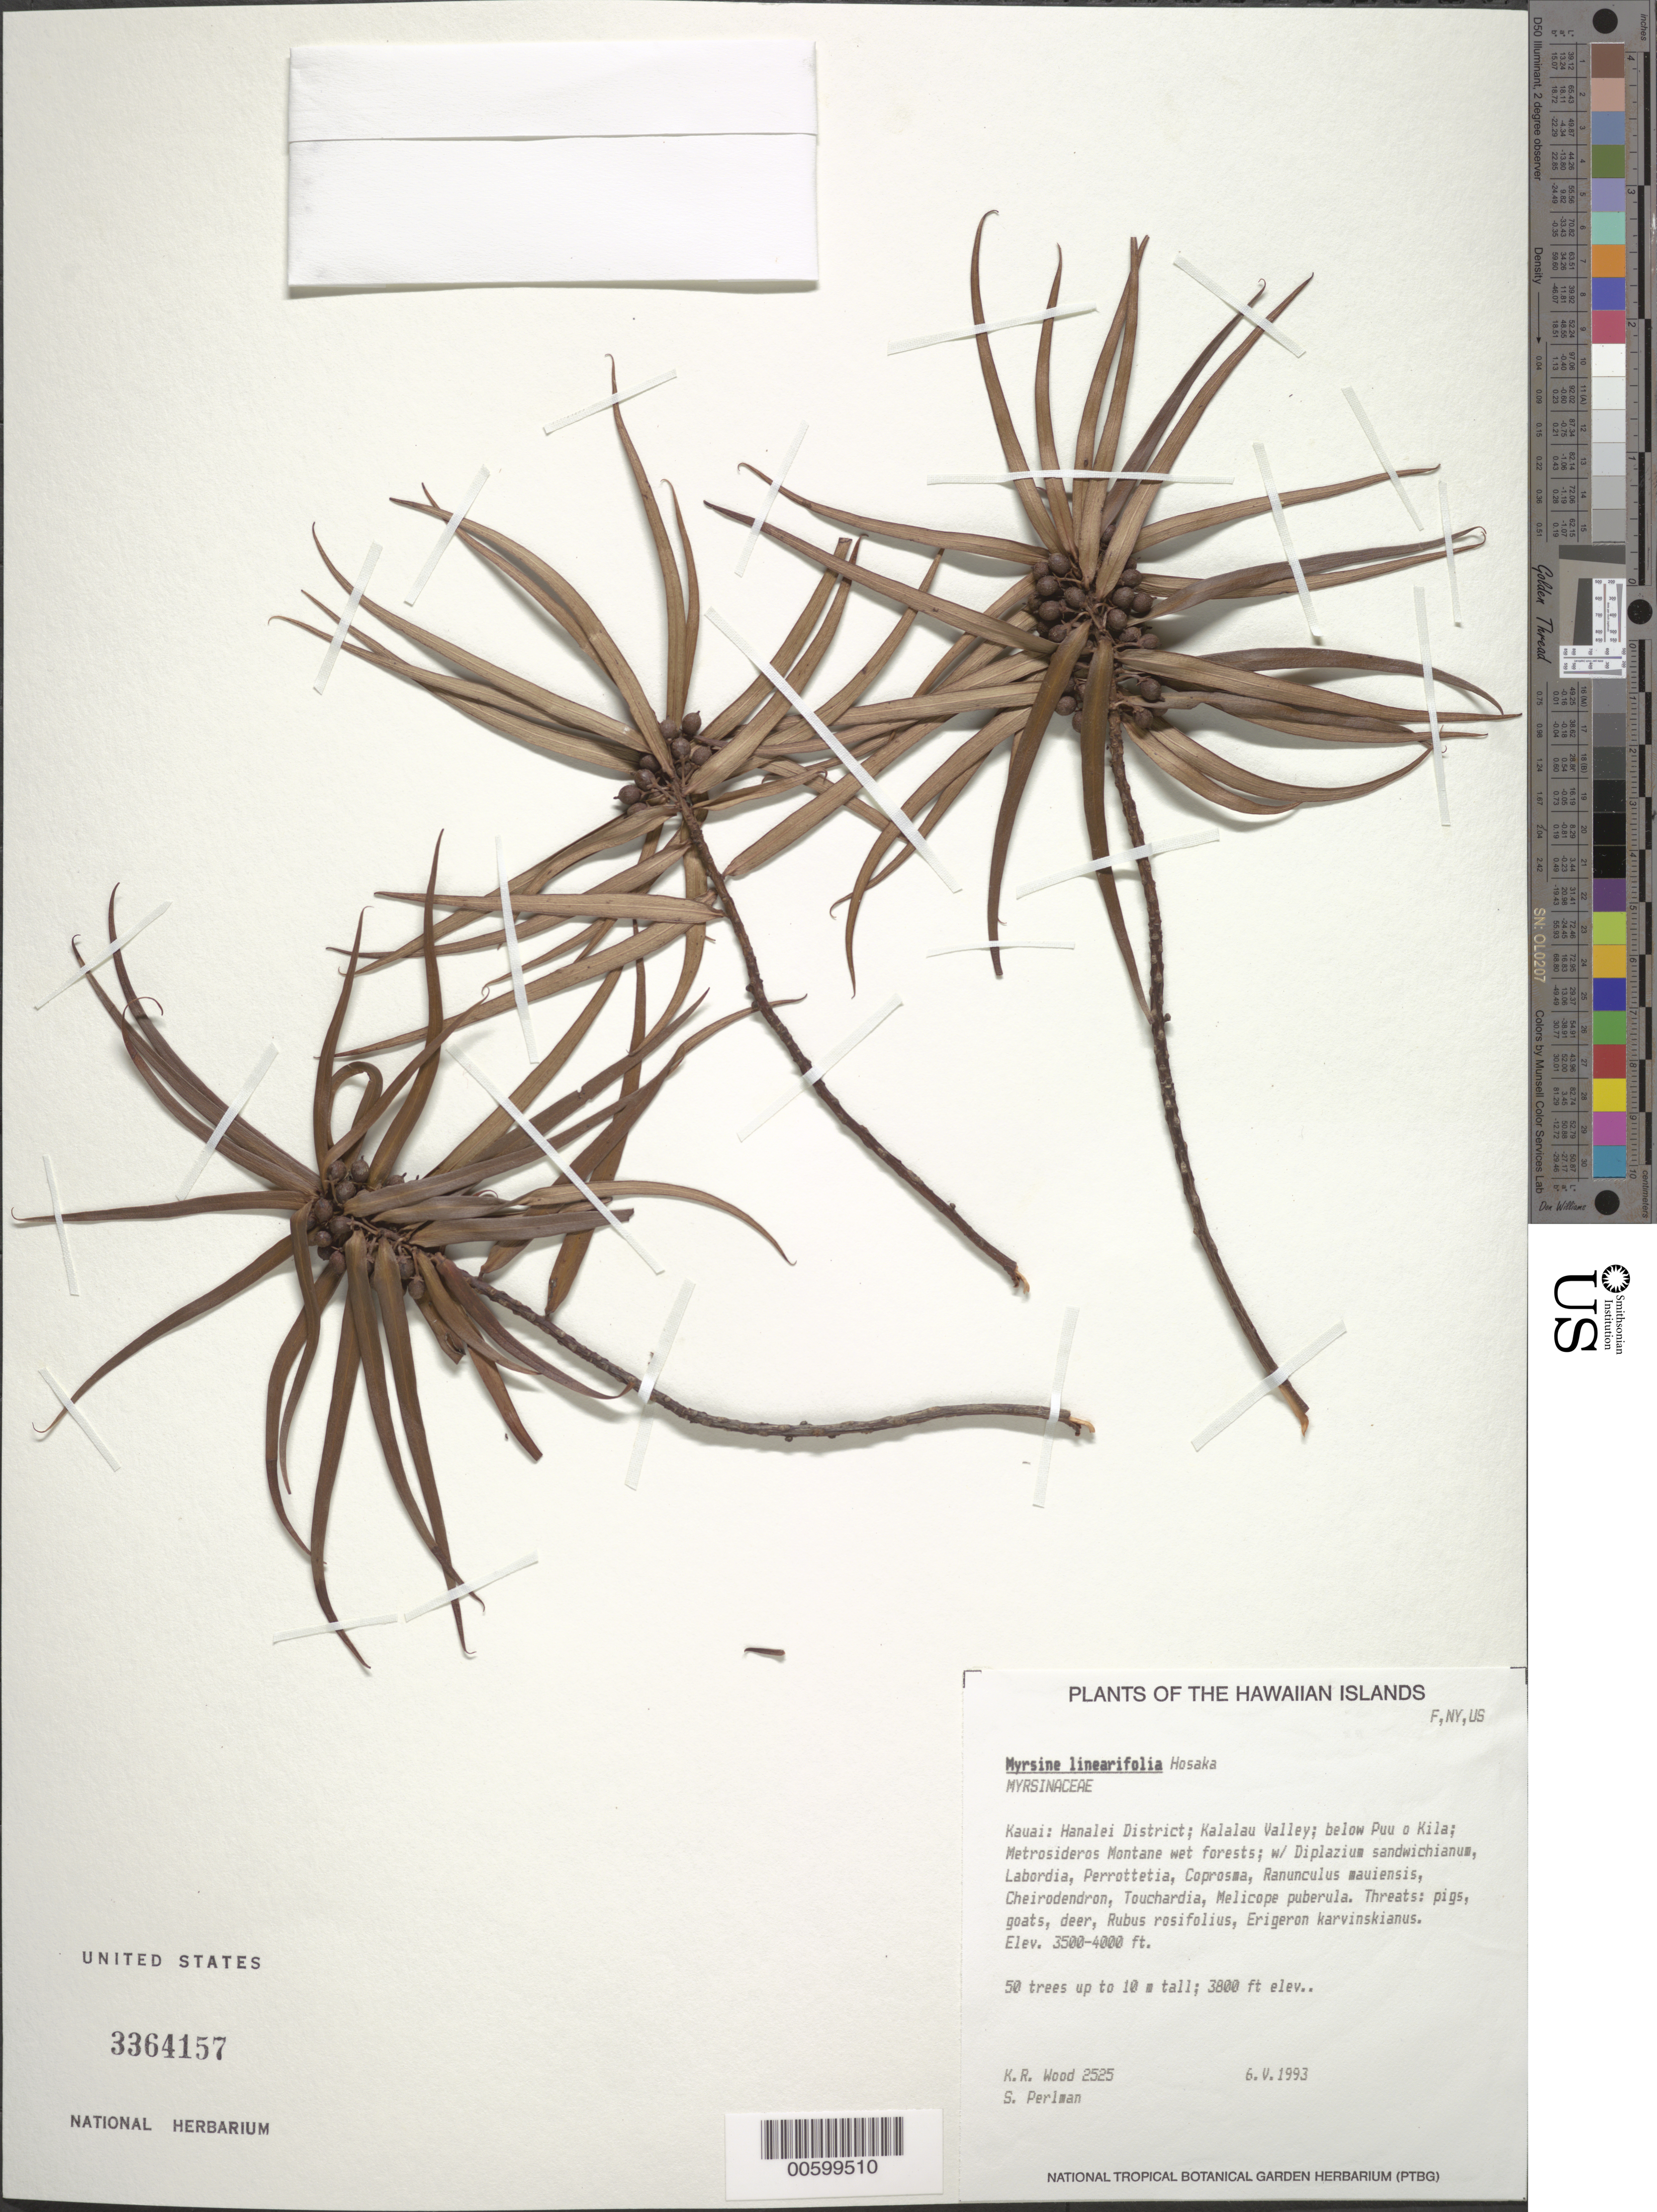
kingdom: Plantae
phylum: Tracheophyta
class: Magnoliopsida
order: Ericales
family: Primulaceae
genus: Myrsine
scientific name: Myrsine linearifolia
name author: Hosaka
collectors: K. R. Wood & S. P. Perlman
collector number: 2525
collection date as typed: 6 May 1993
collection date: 1993-05-06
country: United States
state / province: Hawaii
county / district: Kauai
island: Kaua'i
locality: Hanalei Dist; Kalalau Valley; below Puu o Kila.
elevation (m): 1066.8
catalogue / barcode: US 3364157